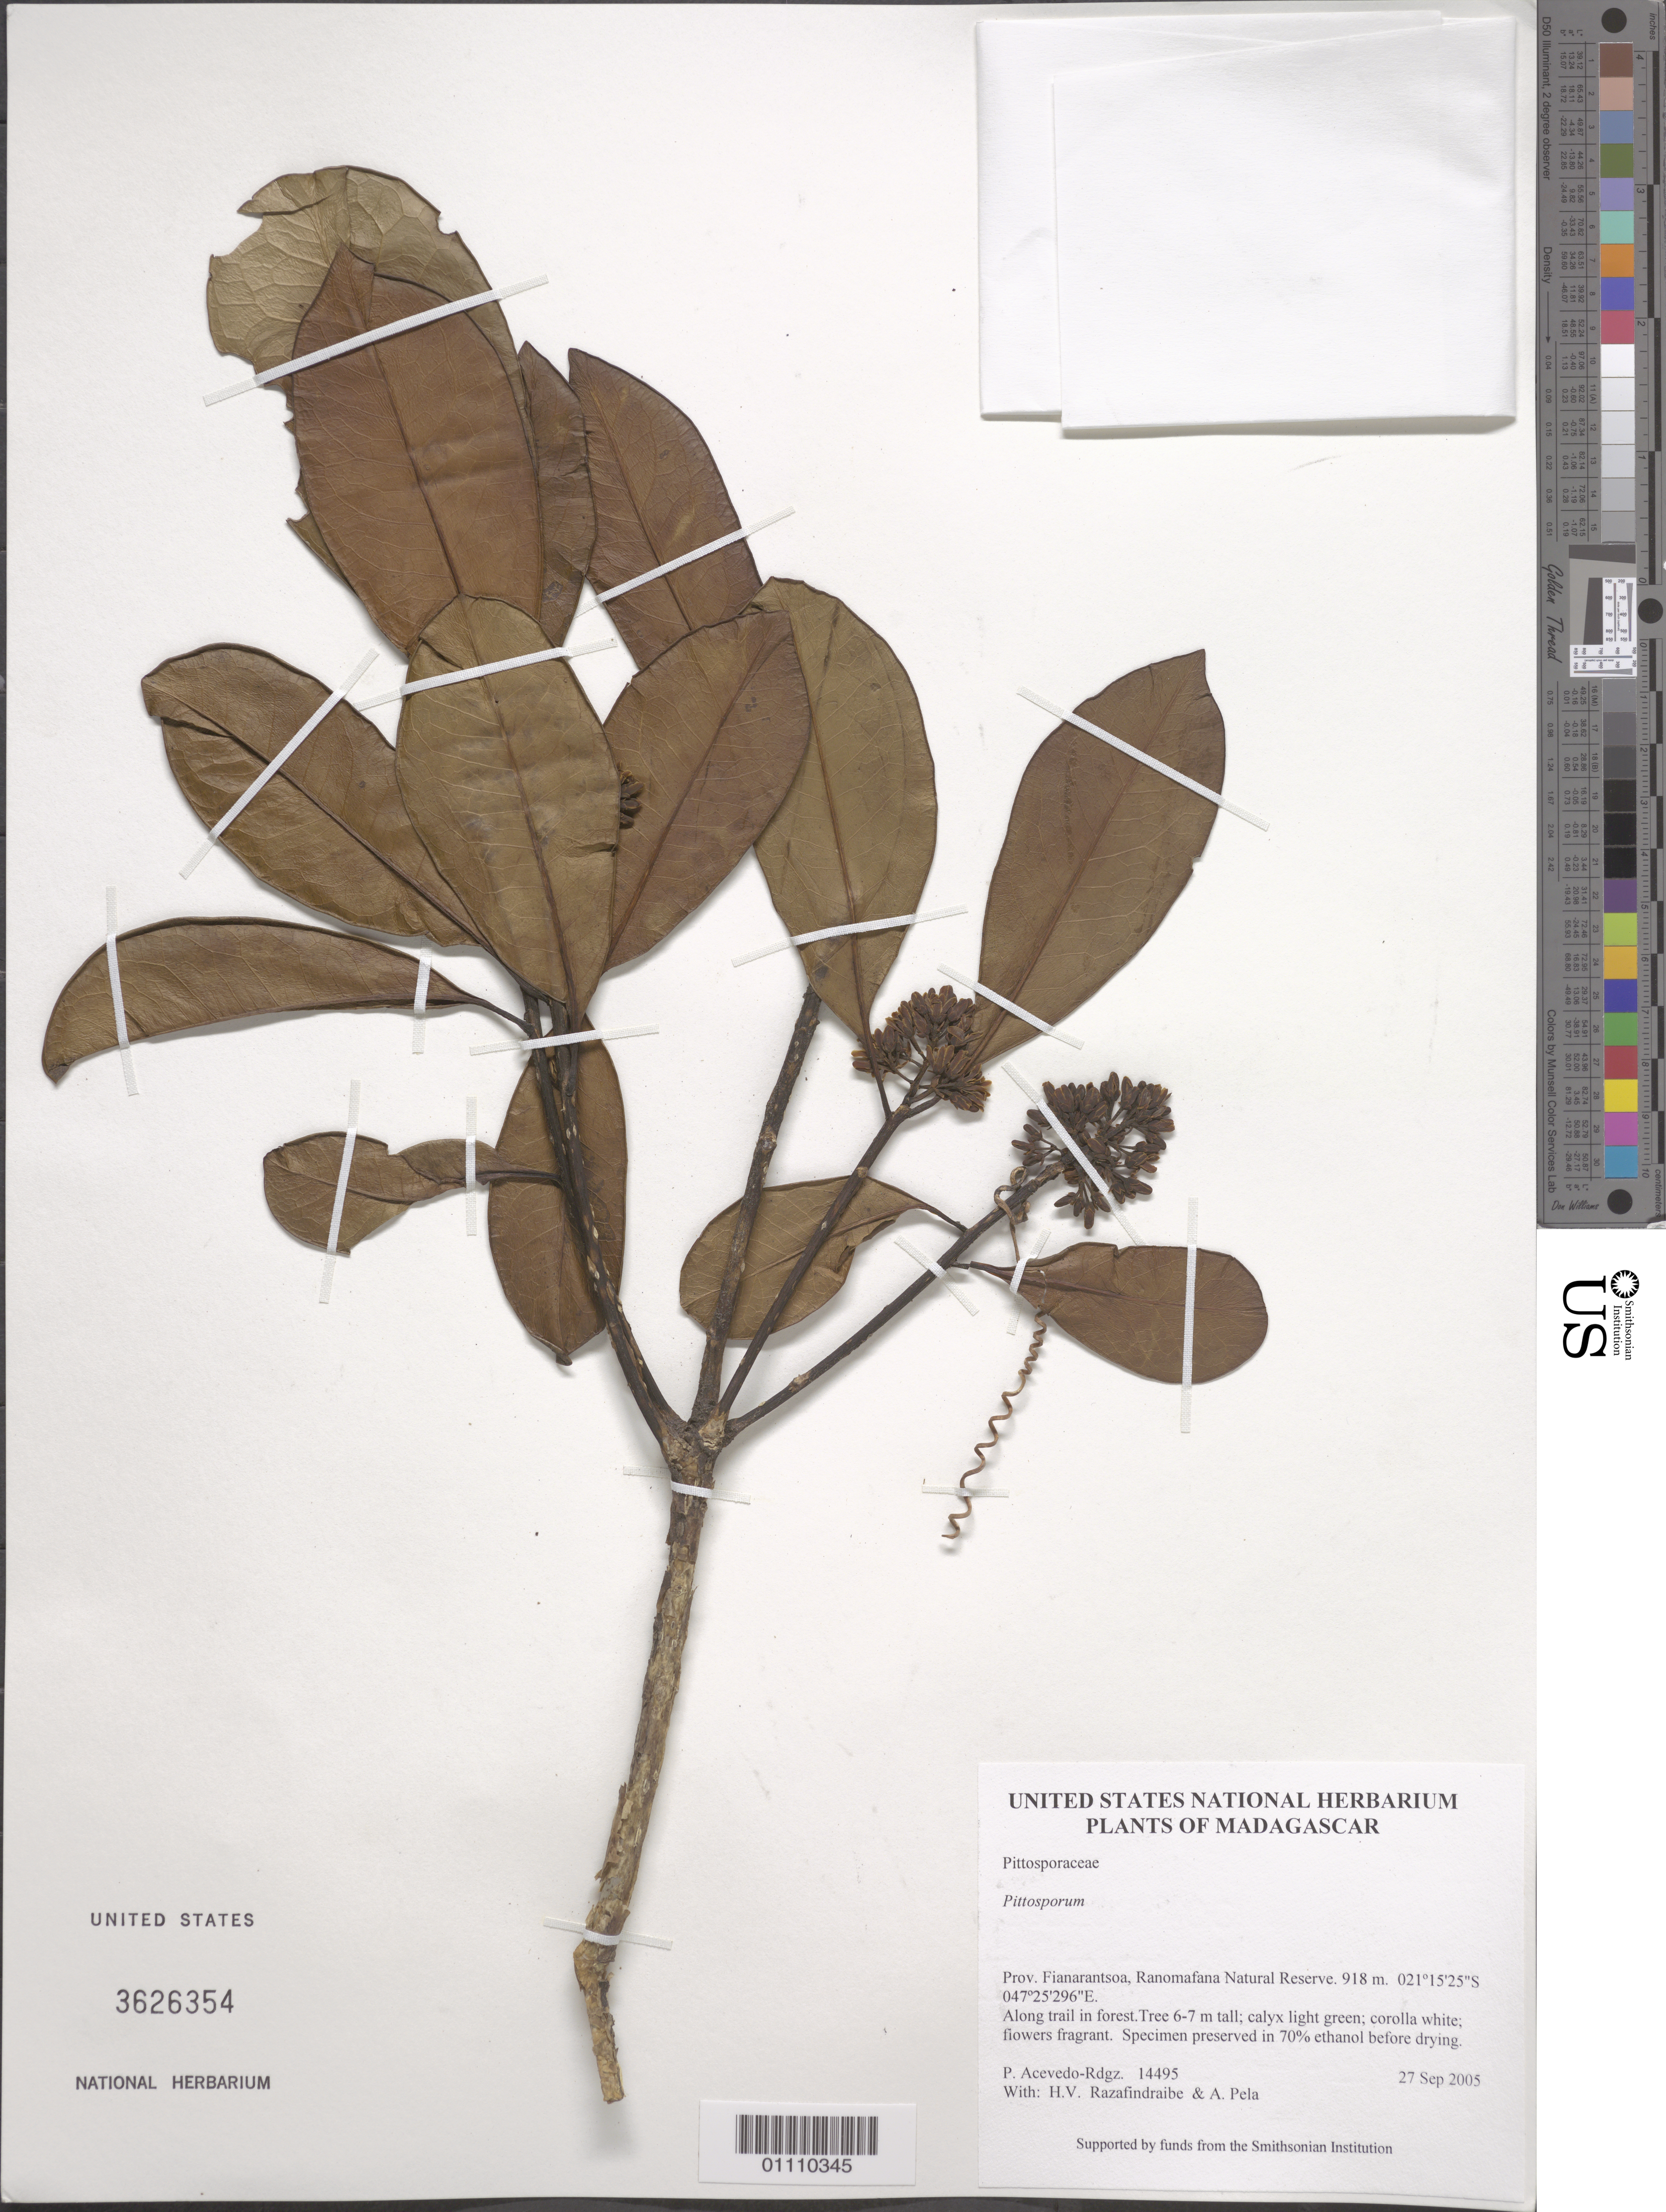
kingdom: Plantae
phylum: Tracheophyta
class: Magnoliopsida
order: Apiales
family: Pittosporaceae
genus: Pittosporum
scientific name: Pittosporum sp.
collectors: P. Acevedo-Rodr., H. Razafindraibe & A. Pela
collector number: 14495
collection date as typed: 27 Sep 2005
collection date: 2005-09-27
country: Madagascar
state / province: Haute Matsiatra / Vatovavy Fitovinany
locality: Prov. Fianarantsoa, Ranomafana Natural Reserve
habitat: Along trail in forest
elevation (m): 918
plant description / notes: US, MO, K, P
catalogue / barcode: US 3626354